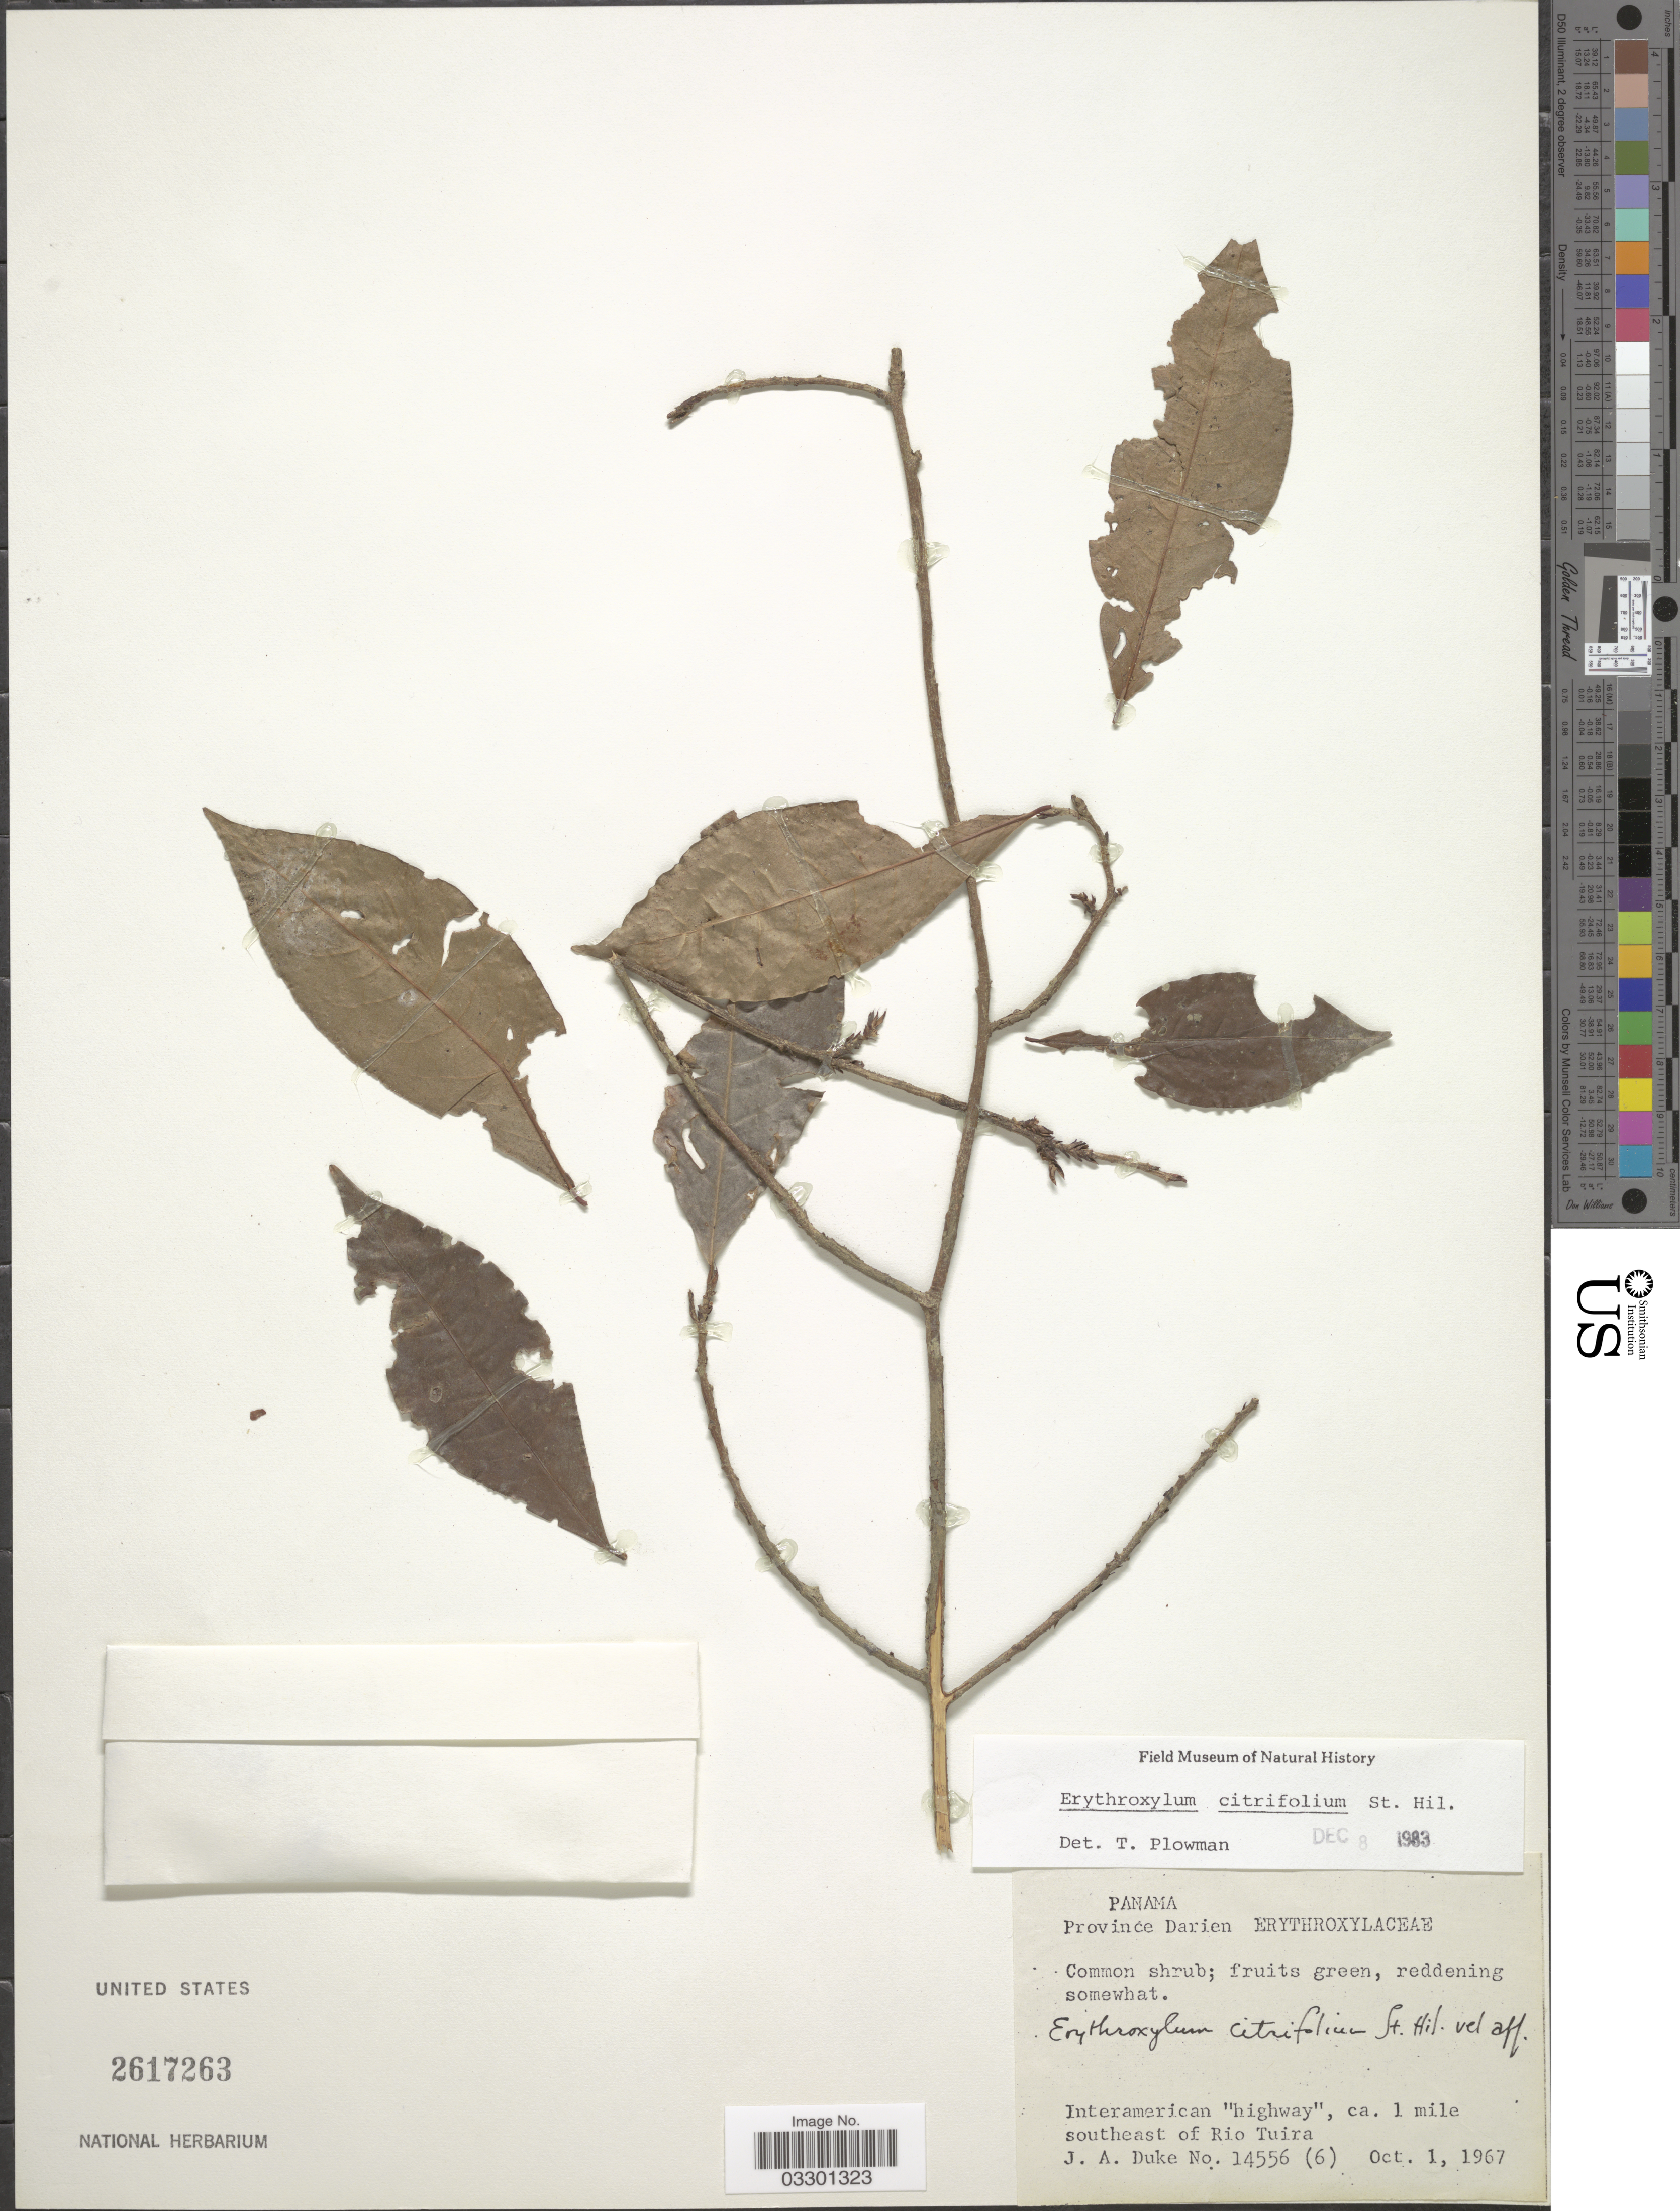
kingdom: Plantae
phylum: Tracheophyta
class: Magnoliopsida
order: Malpighiales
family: Erythroxylaceae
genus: Erythroxylum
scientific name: Erythroxylum citrifolium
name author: A. St.-Hil.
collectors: J. A. Duke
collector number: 14556(6)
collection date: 1967-10-01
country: Panama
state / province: Darién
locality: Interamerican "highway", ca. 1 mile southeast of Rio Tuira.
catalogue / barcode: US 2617263